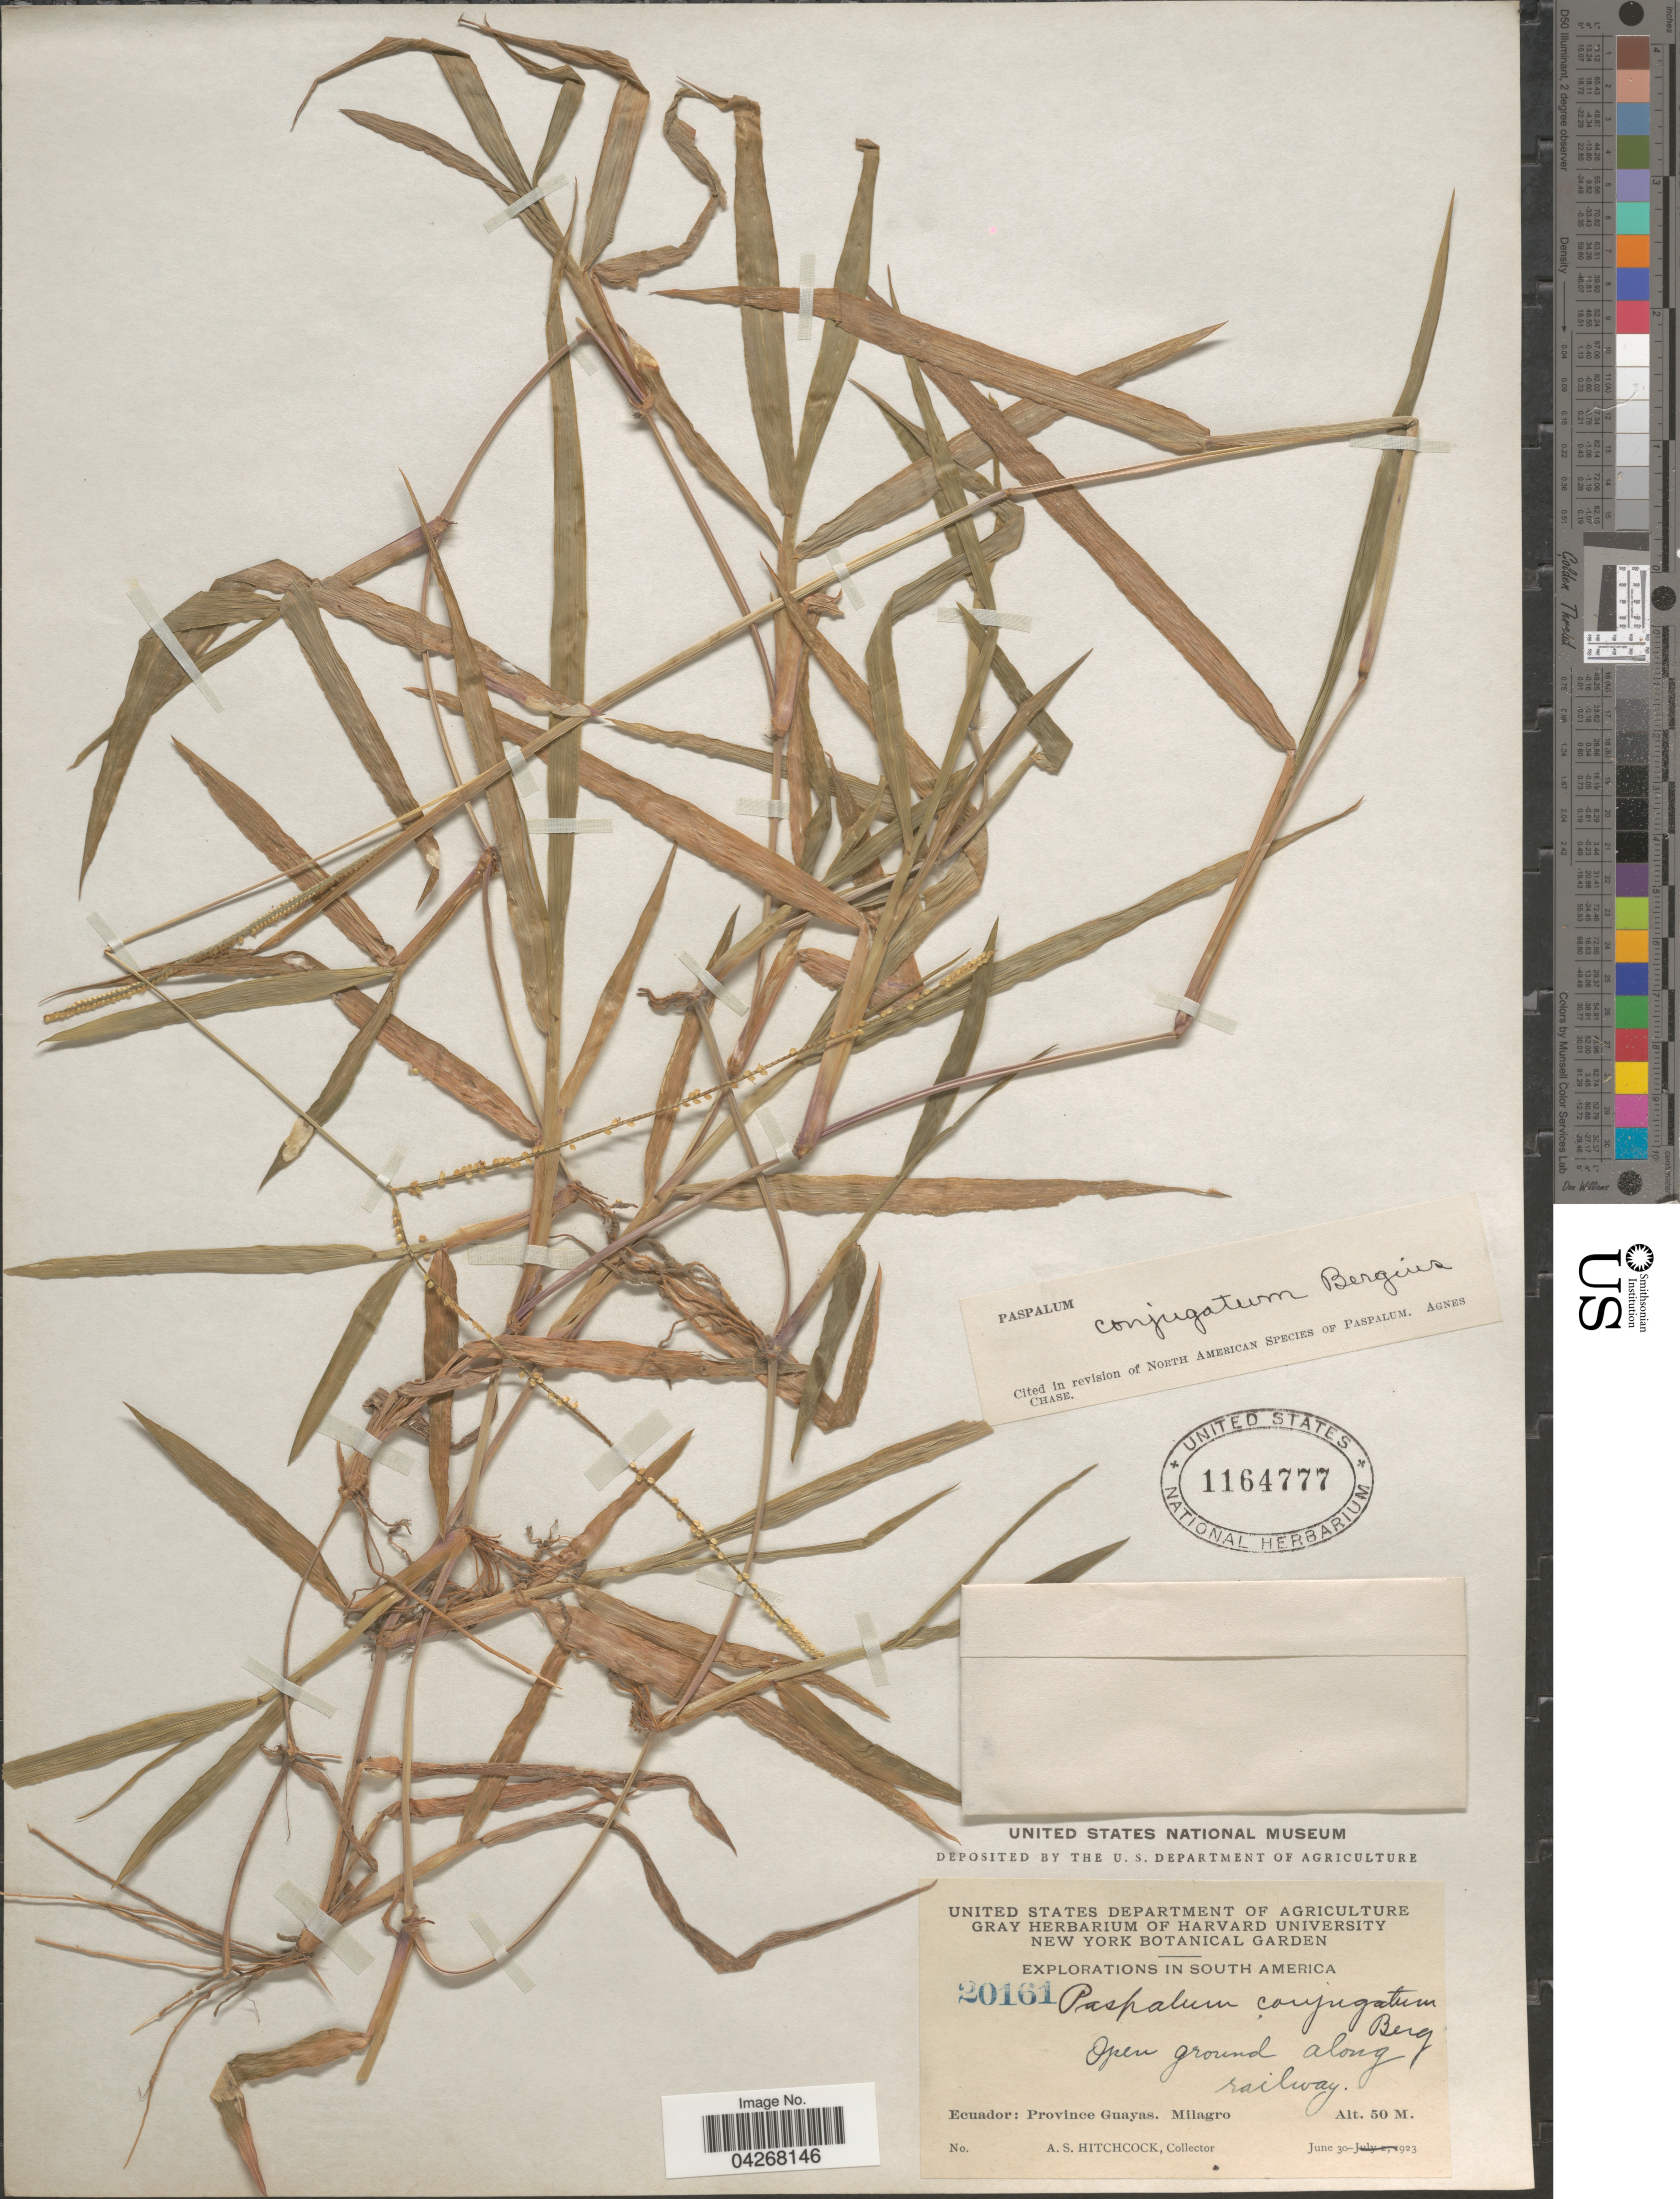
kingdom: Plantae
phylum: Tracheophyta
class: Liliopsida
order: Poales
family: Poaceae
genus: Paspalum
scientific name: Paspalum conjugatum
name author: P.J. Bergius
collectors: A. S. Hitchcock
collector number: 20161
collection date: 1923-06-30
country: Ecuador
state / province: Guayas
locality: Explorations in South America. Along railway. Milagro.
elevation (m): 50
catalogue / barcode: US 1164777